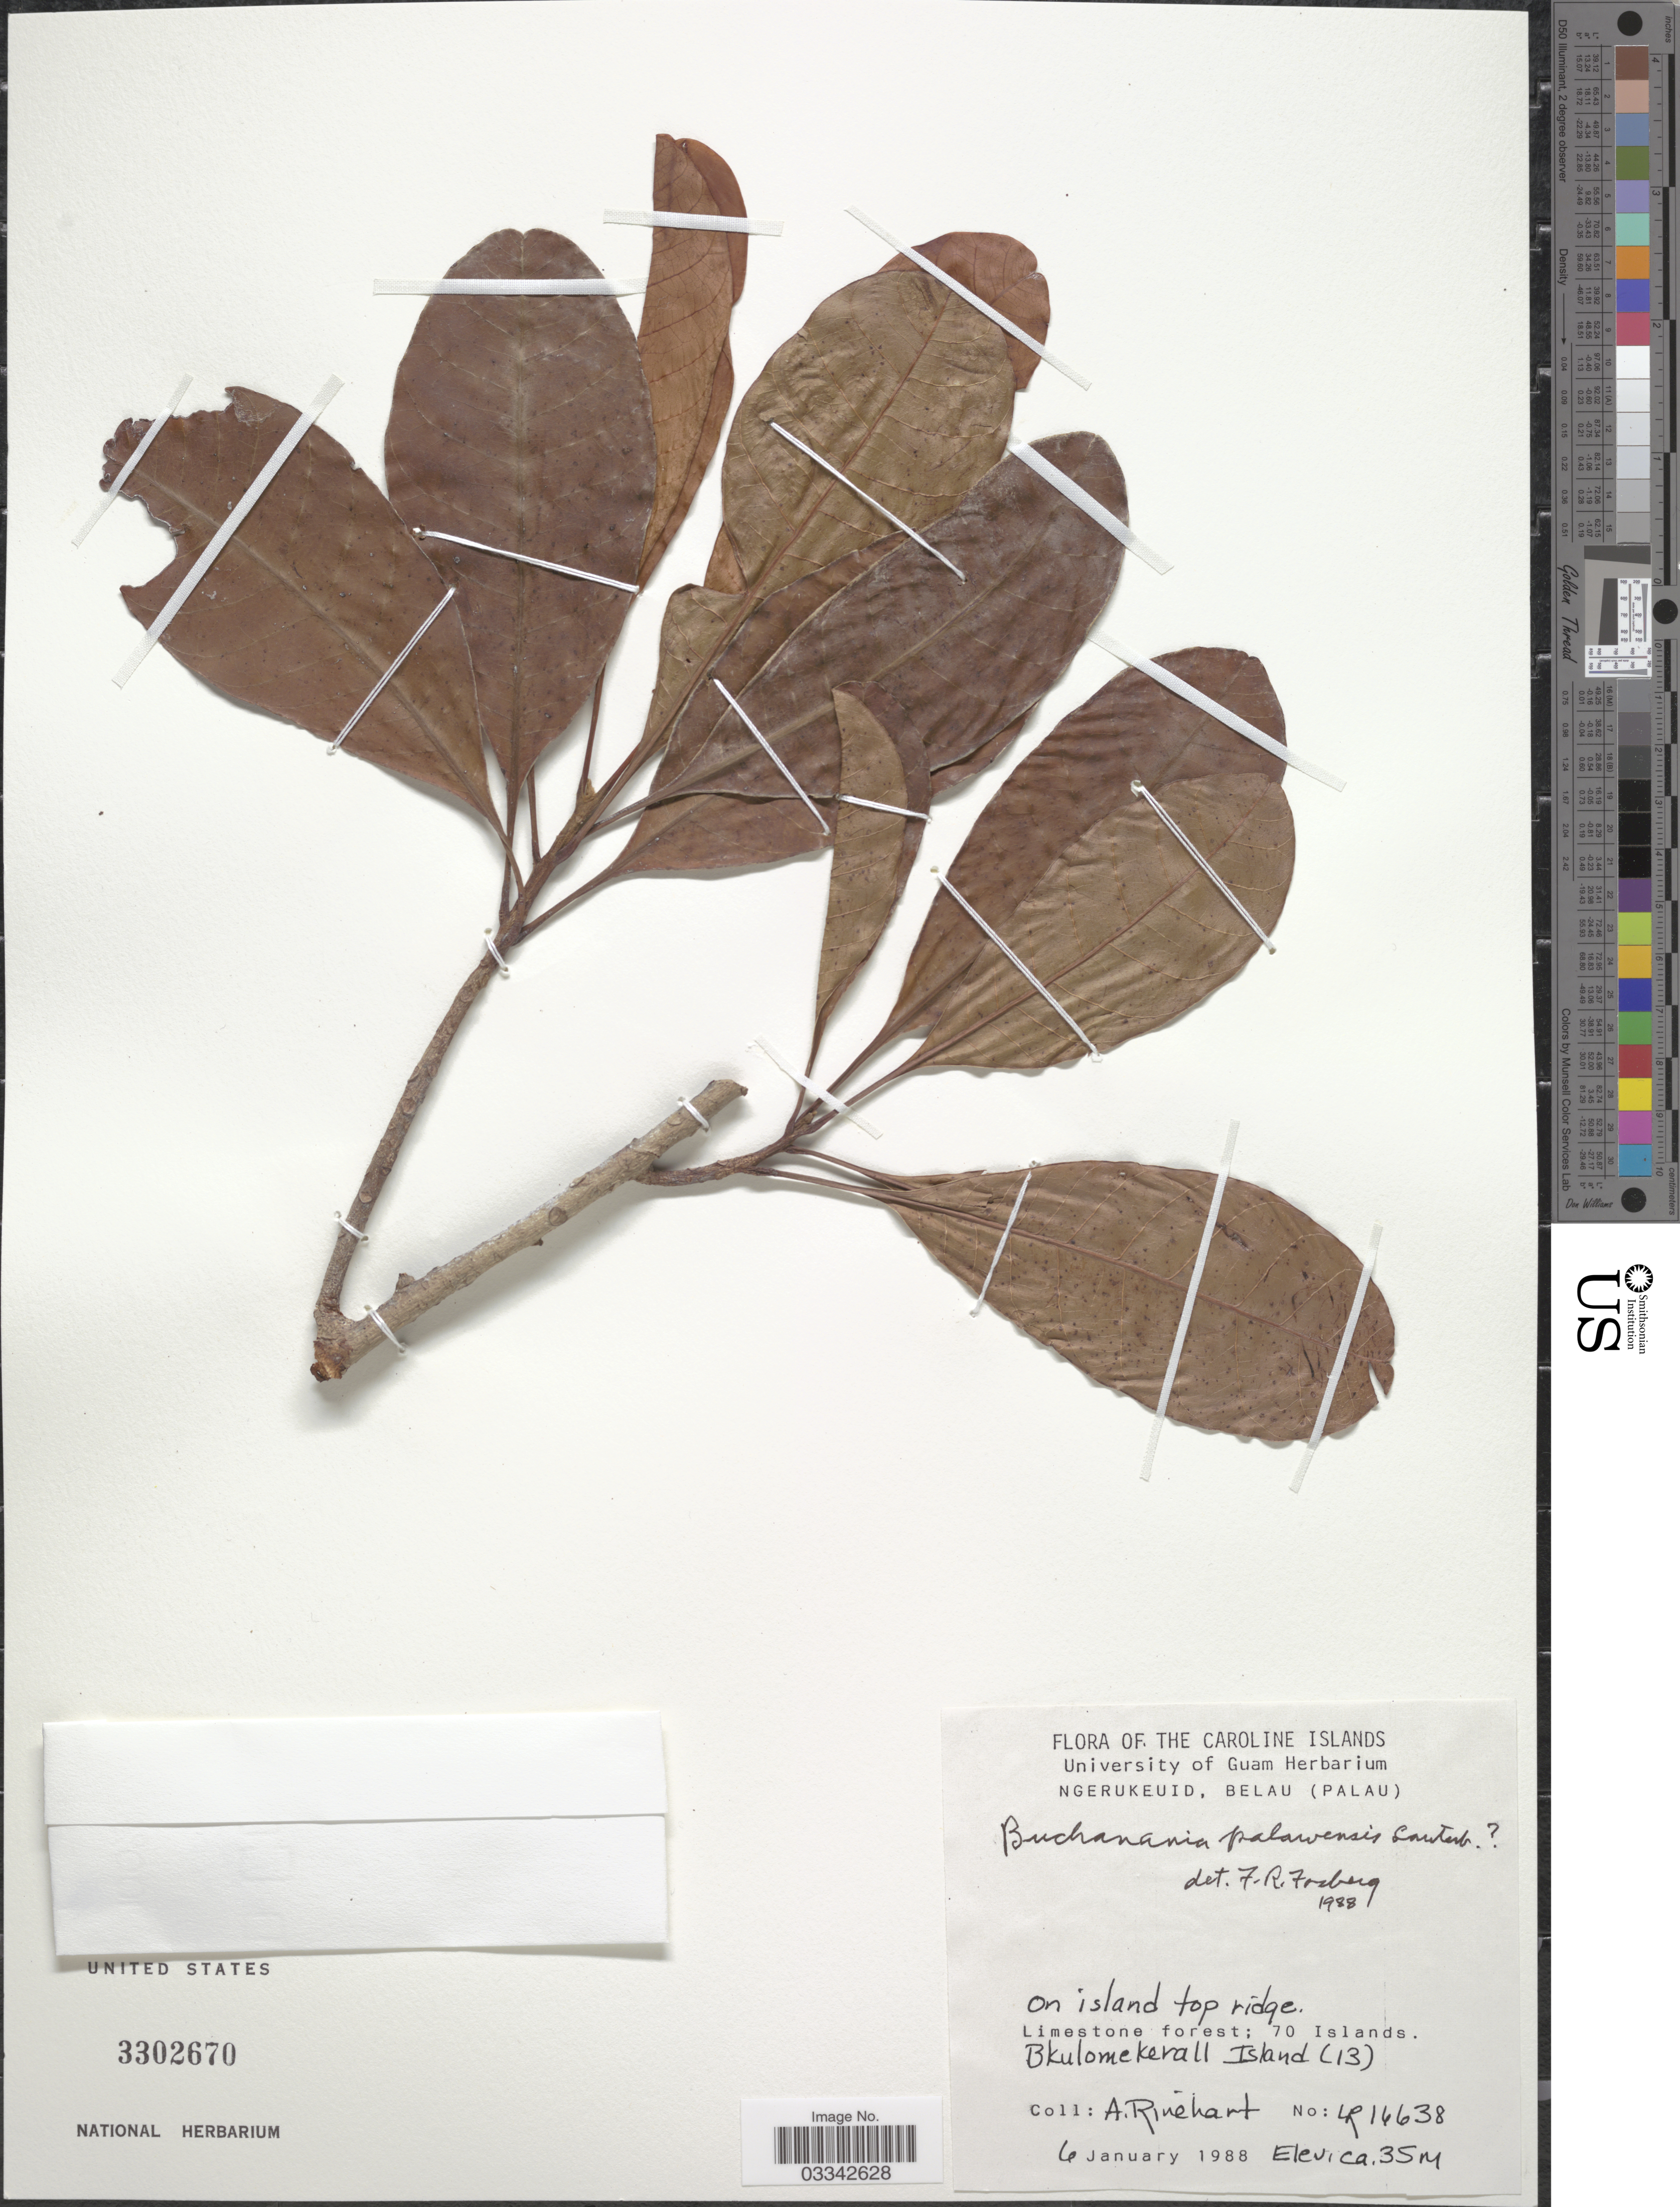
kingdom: Plantae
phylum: Tracheophyta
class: Magnoliopsida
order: Sapindales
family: Anacardiaceae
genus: Buchanania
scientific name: Buchanania palawensis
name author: Lauterb.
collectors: A. Rinehart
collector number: LR 16638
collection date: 1988-01-06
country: Palau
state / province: Belau Outliers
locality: The Caroline Islands. On island top ridge. Limestone forest; 70 Islands. Bkulomekerall Island (13).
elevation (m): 35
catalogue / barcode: US 3302670